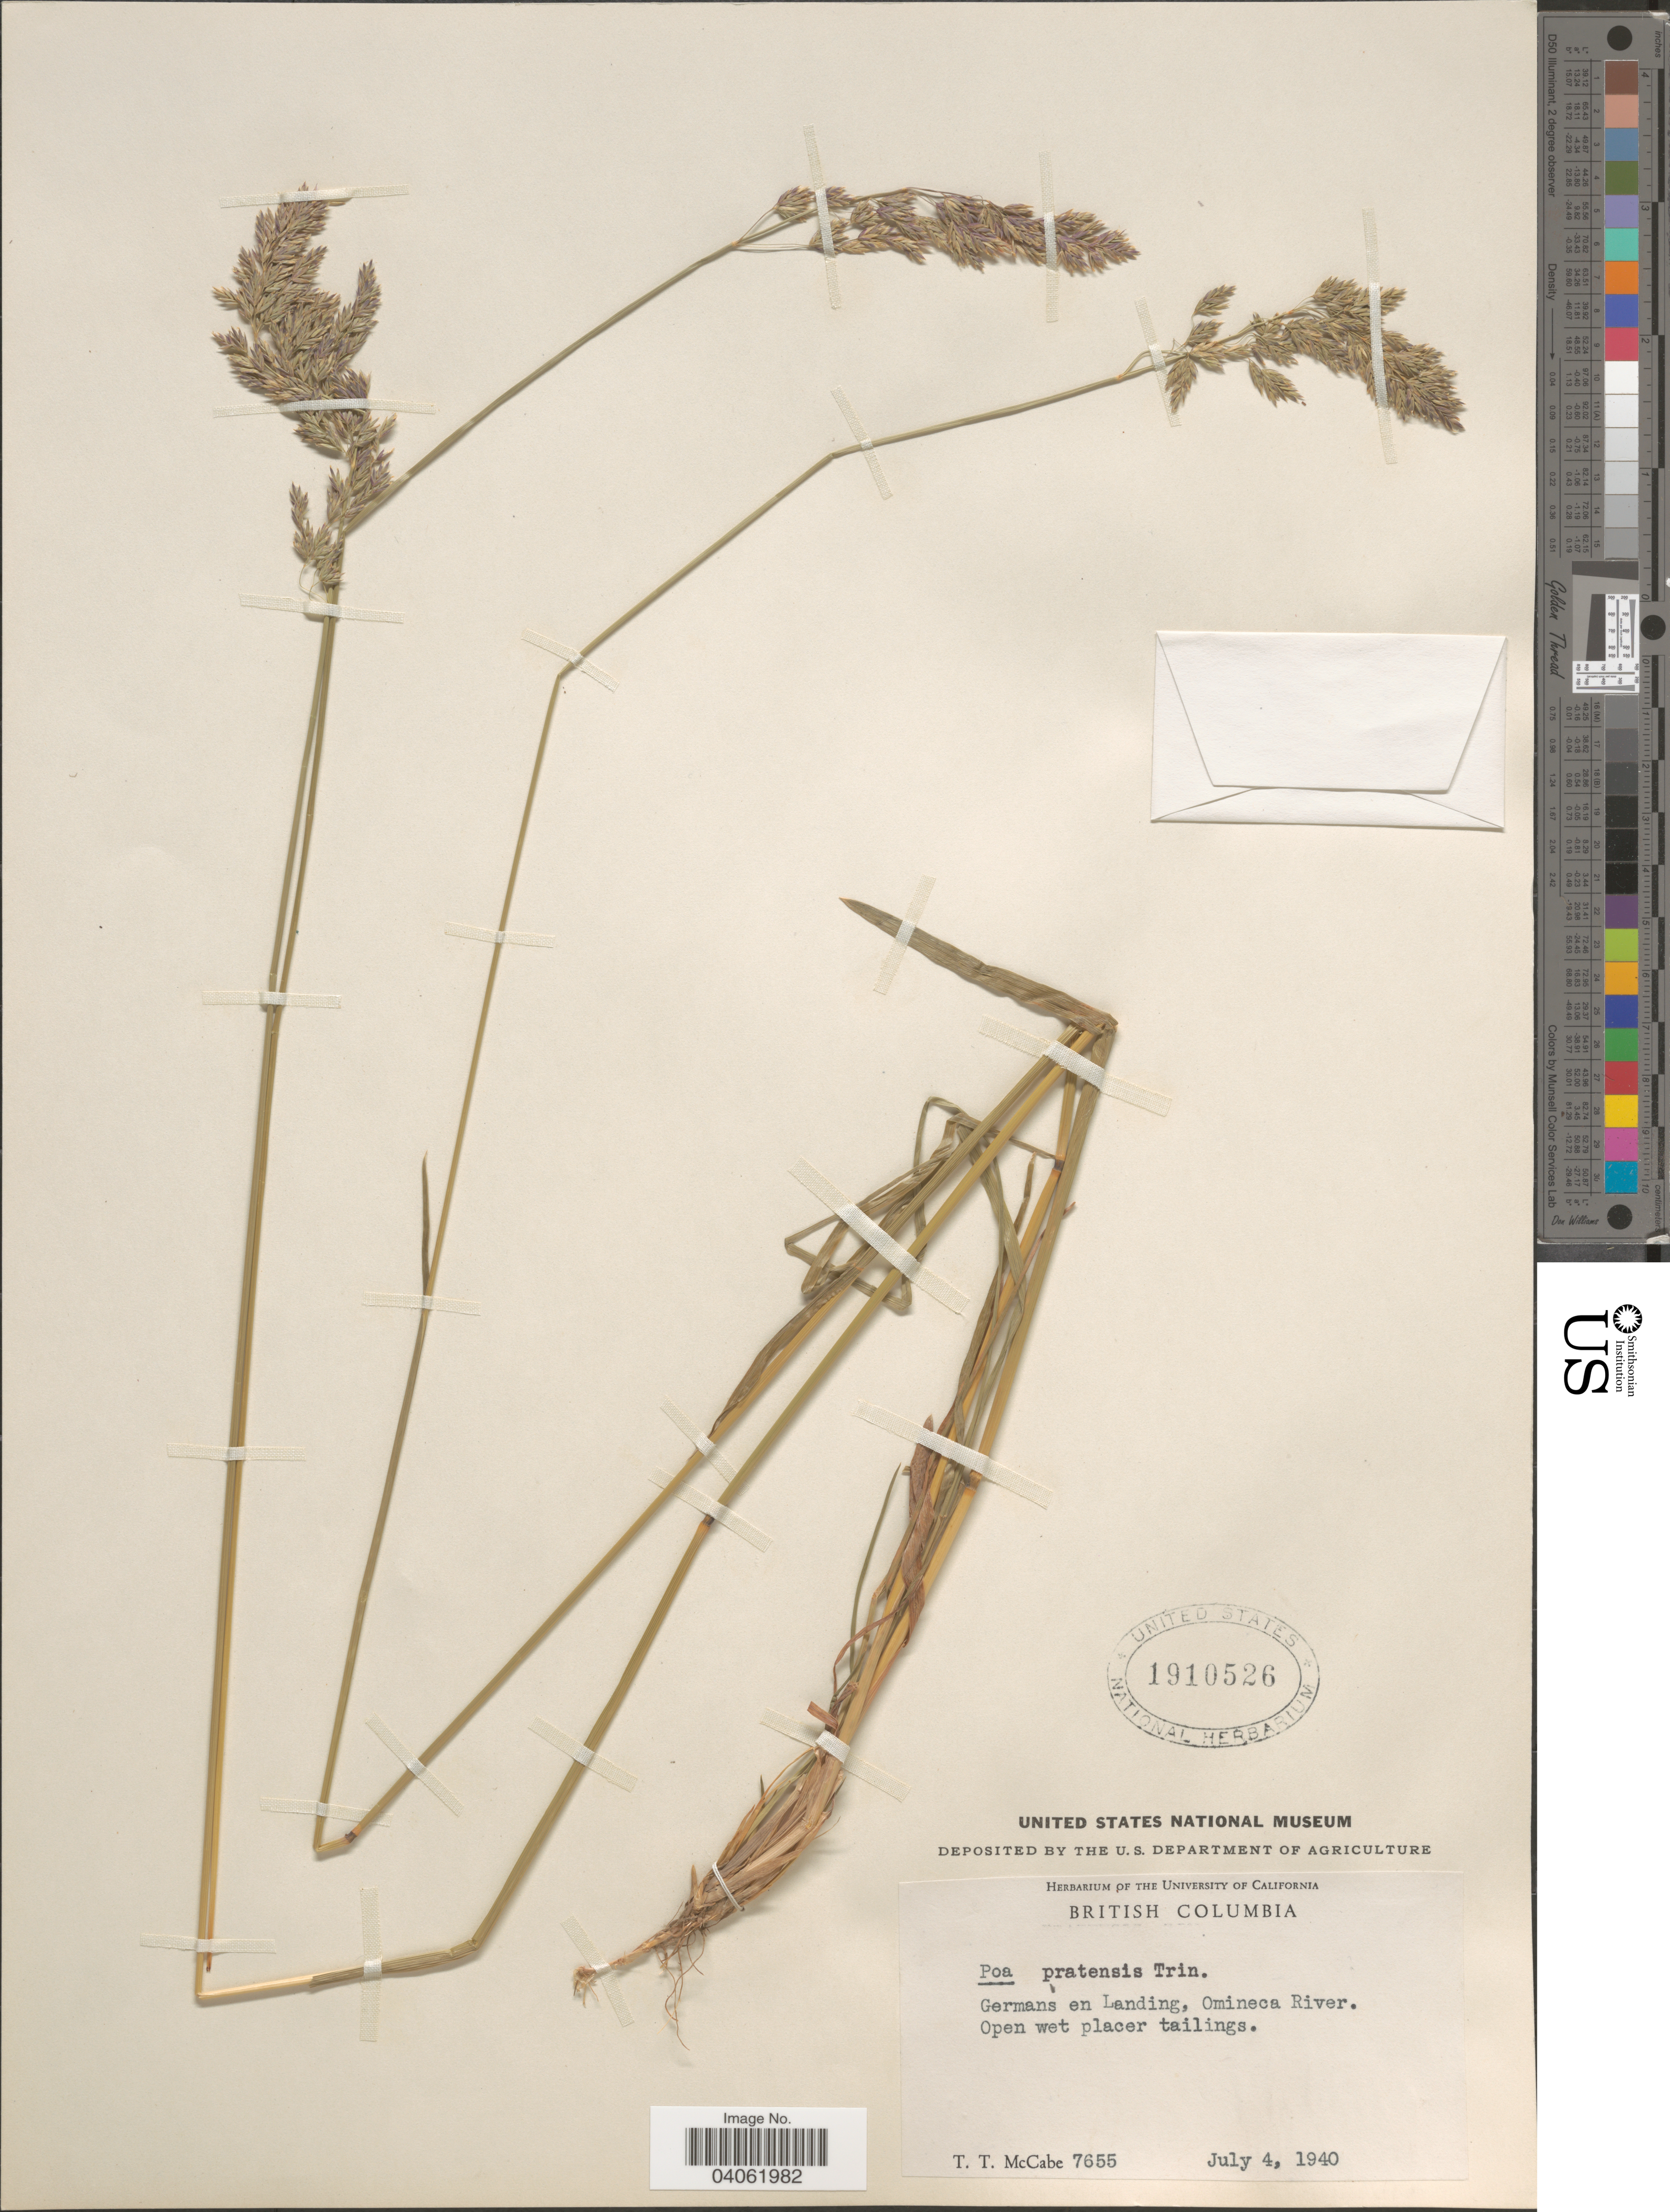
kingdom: Plantae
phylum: Tracheophyta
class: Liliopsida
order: Poales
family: Poaceae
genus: Poa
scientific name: Poa pratensis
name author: L.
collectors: T. McCabe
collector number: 7655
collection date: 1940-07-04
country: Canada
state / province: British Columbia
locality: Germans en Landing, Omineca River.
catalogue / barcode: US 1910526